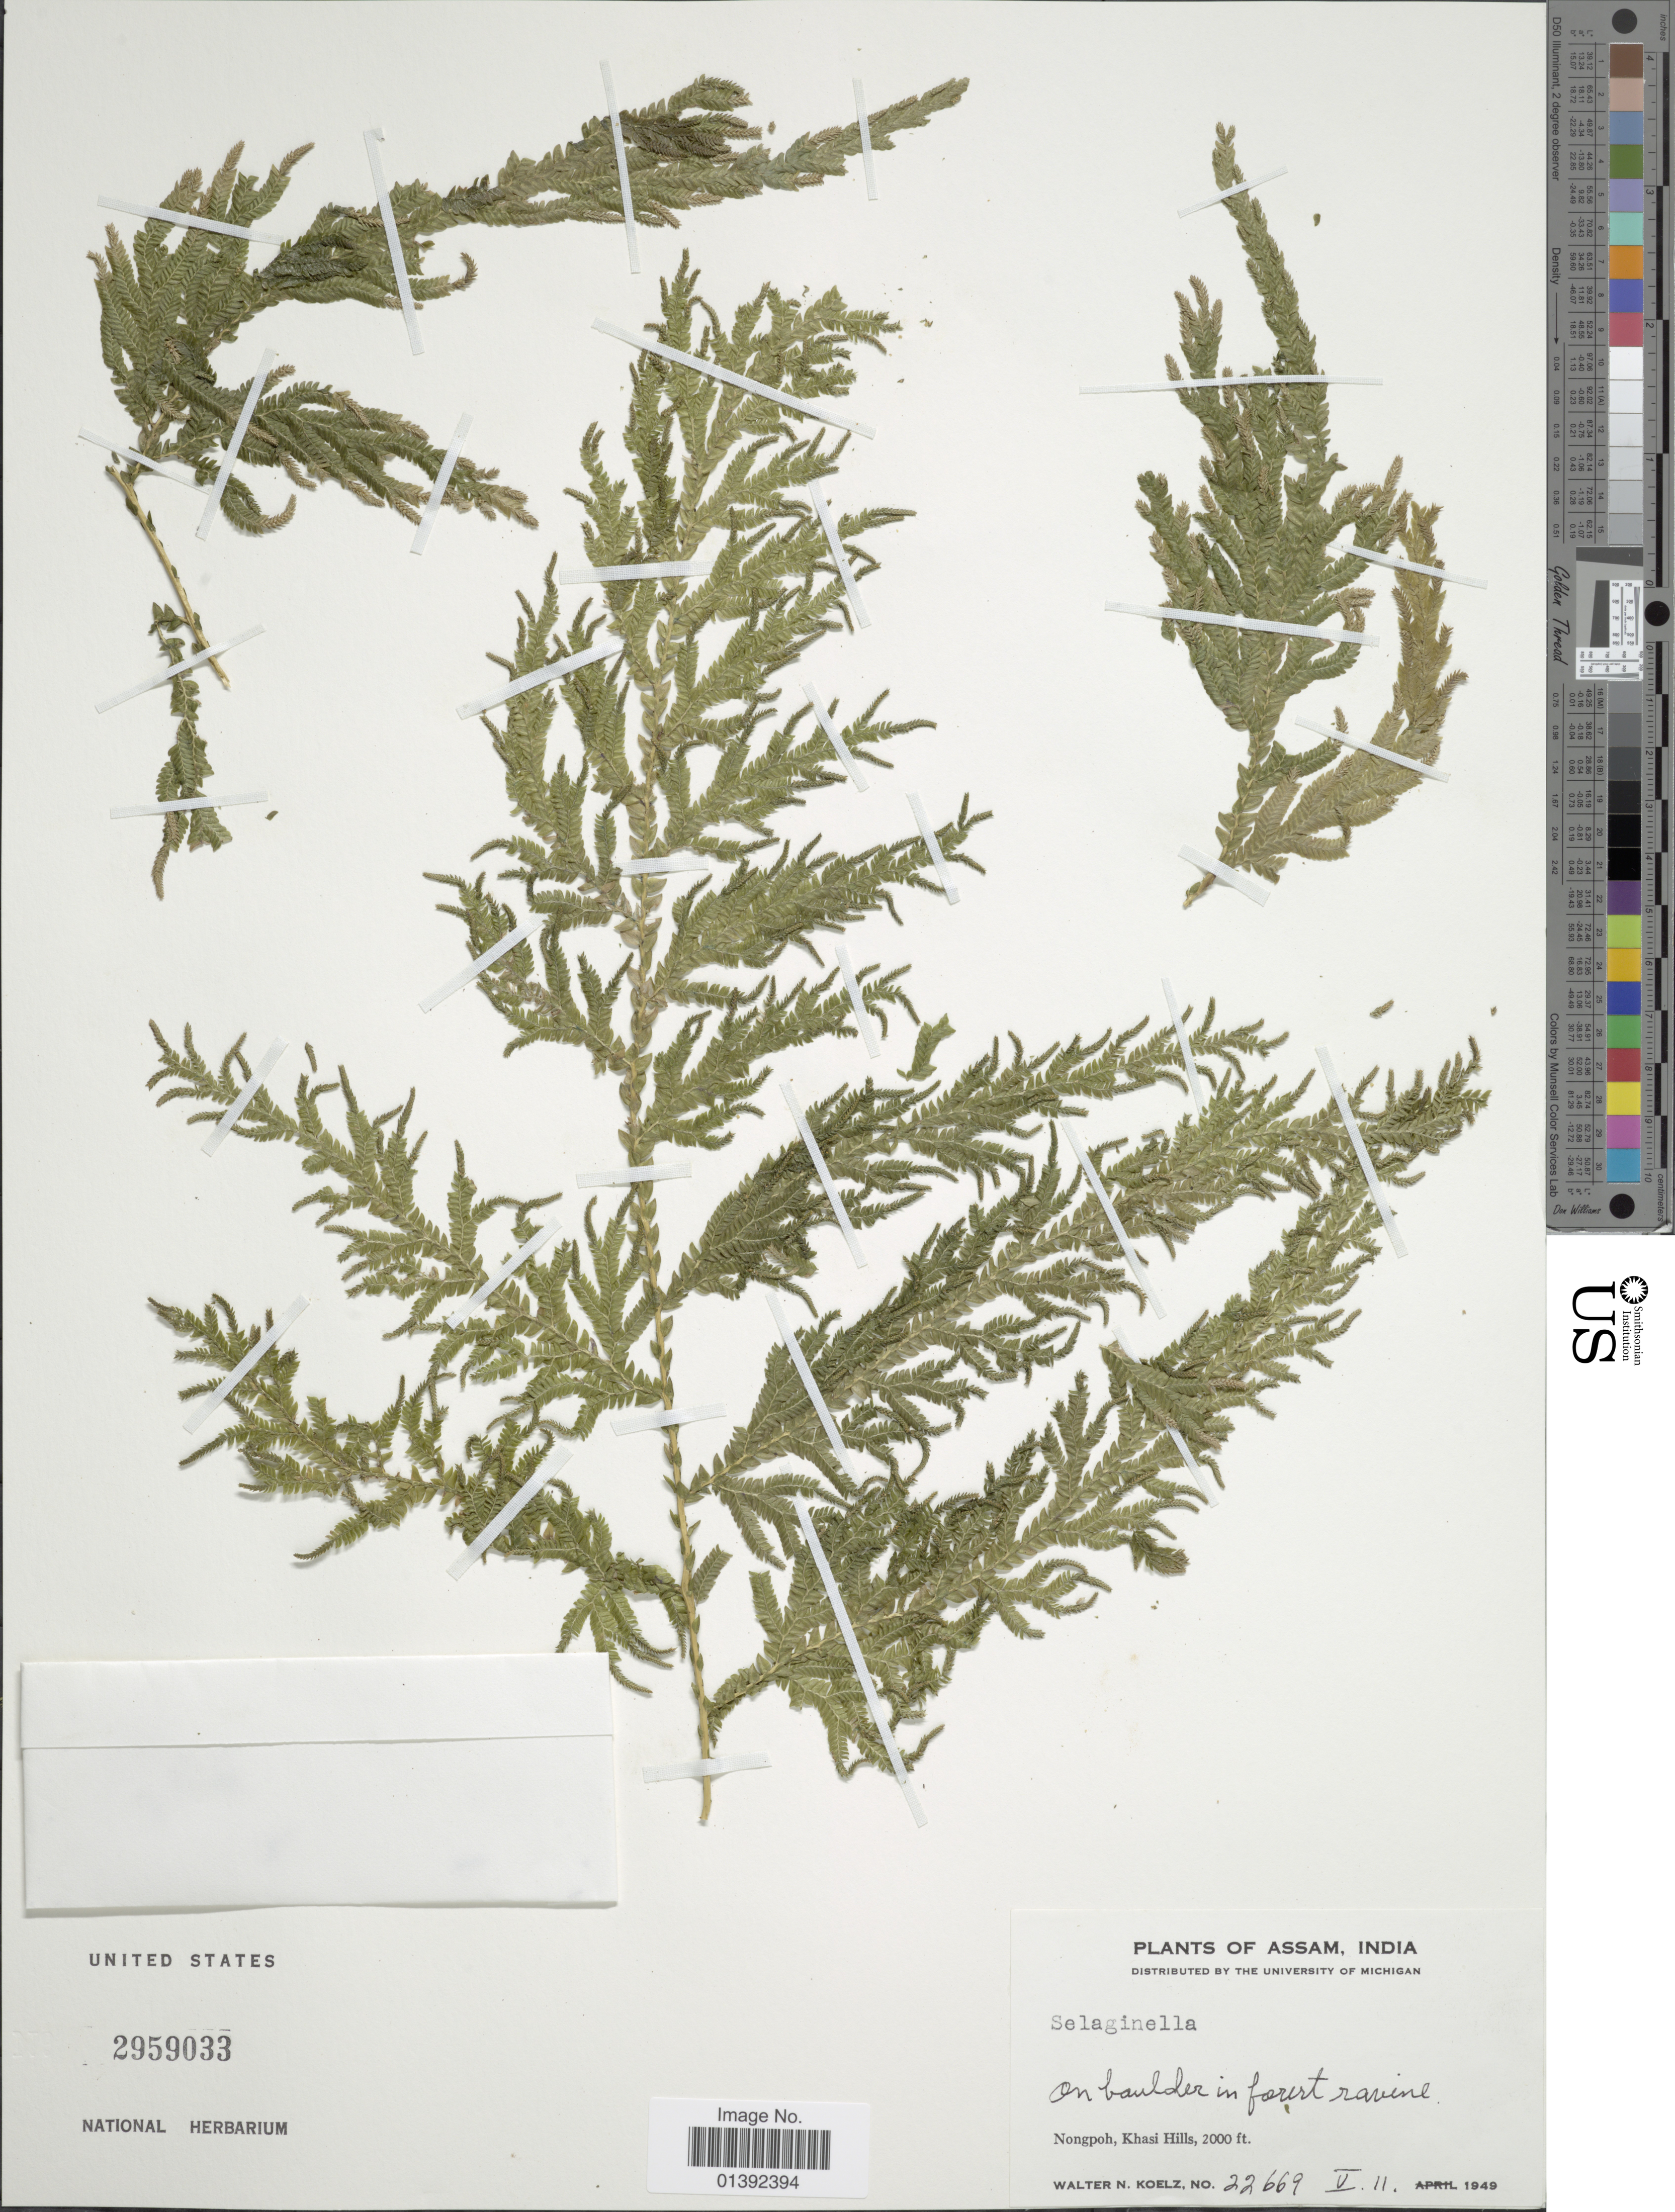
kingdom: Plantae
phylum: Tracheophyta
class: Lycopodiopsida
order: Selaginellales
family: Selaginellaceae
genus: Selaginella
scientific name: Selaginella sp.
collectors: W. N. Koelz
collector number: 22669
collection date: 1949-05-11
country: India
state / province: Meghalaya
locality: Nongpoh, Khasi Hills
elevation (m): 610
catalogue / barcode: US 2959033